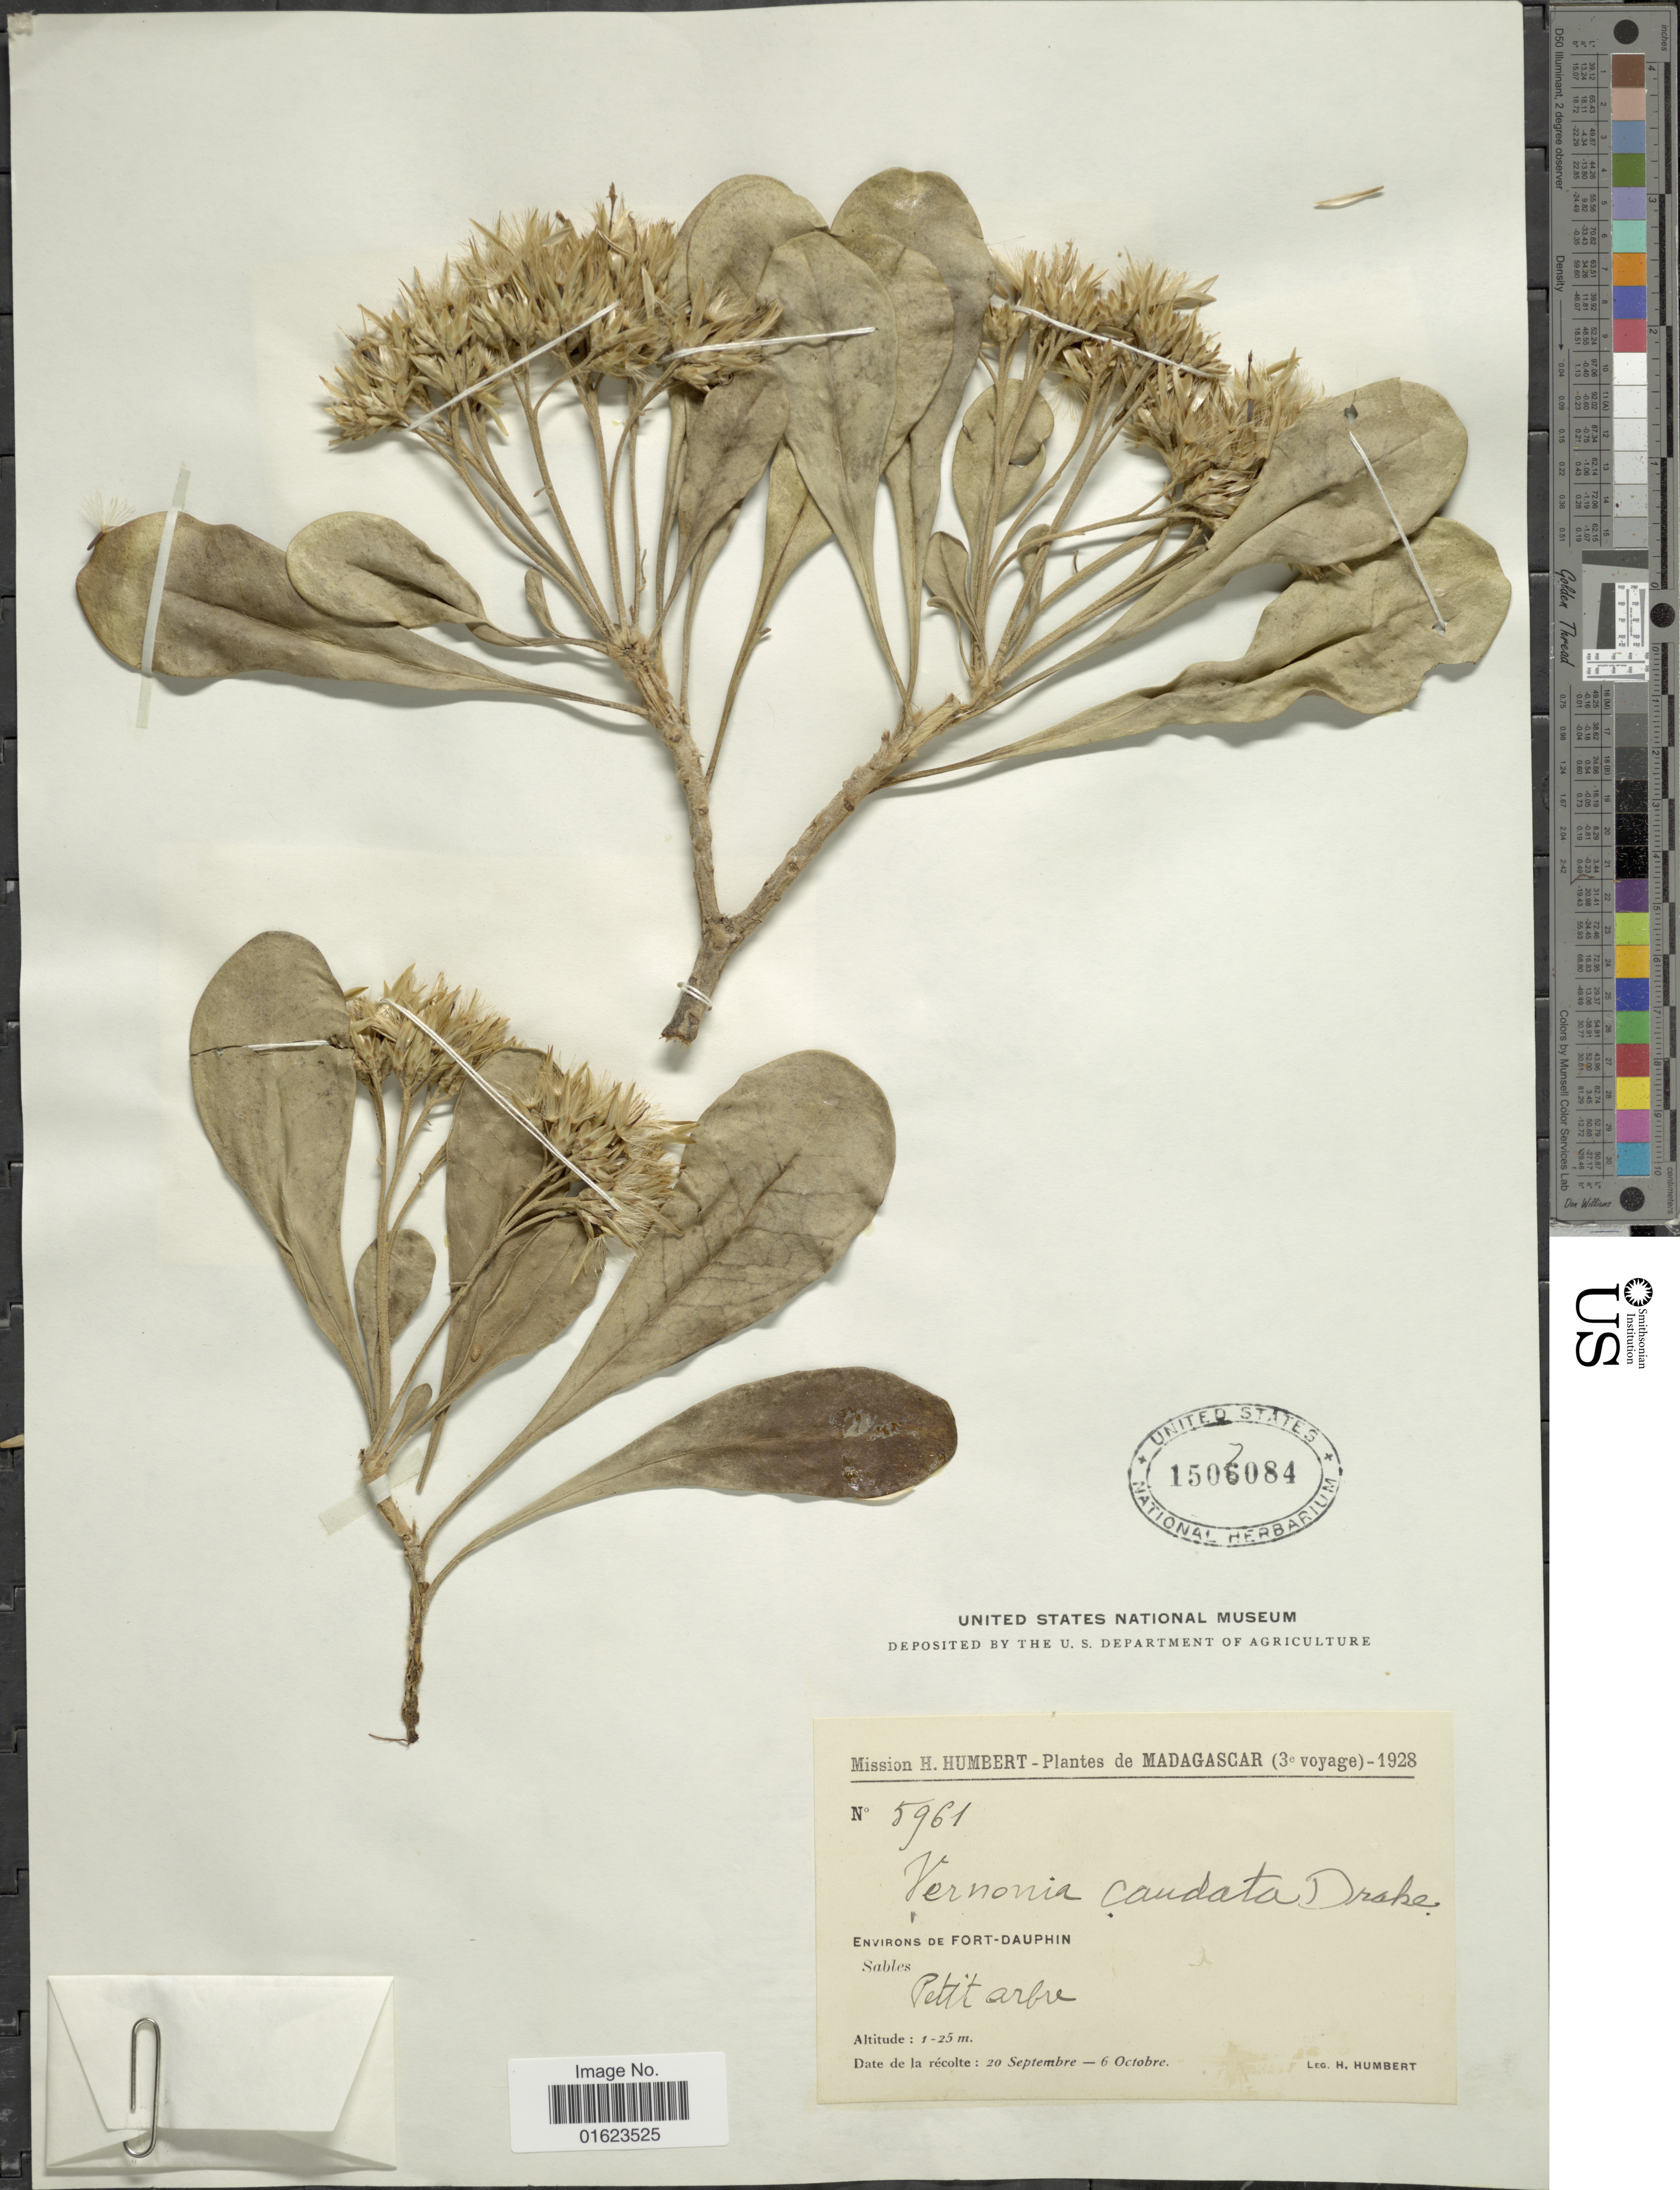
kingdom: Plantae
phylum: Tracheophyta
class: Magnoliopsida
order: Asterales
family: Asteraceae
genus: Vernoniopsis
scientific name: Vernoniopsis caudata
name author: (Drake) Humbert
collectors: H. Humbert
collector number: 5961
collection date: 1928-09-20/1928-10-06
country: Madagascar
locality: Madagascar. Environs de Fort-Dauphin.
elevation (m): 1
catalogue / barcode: US 1507084